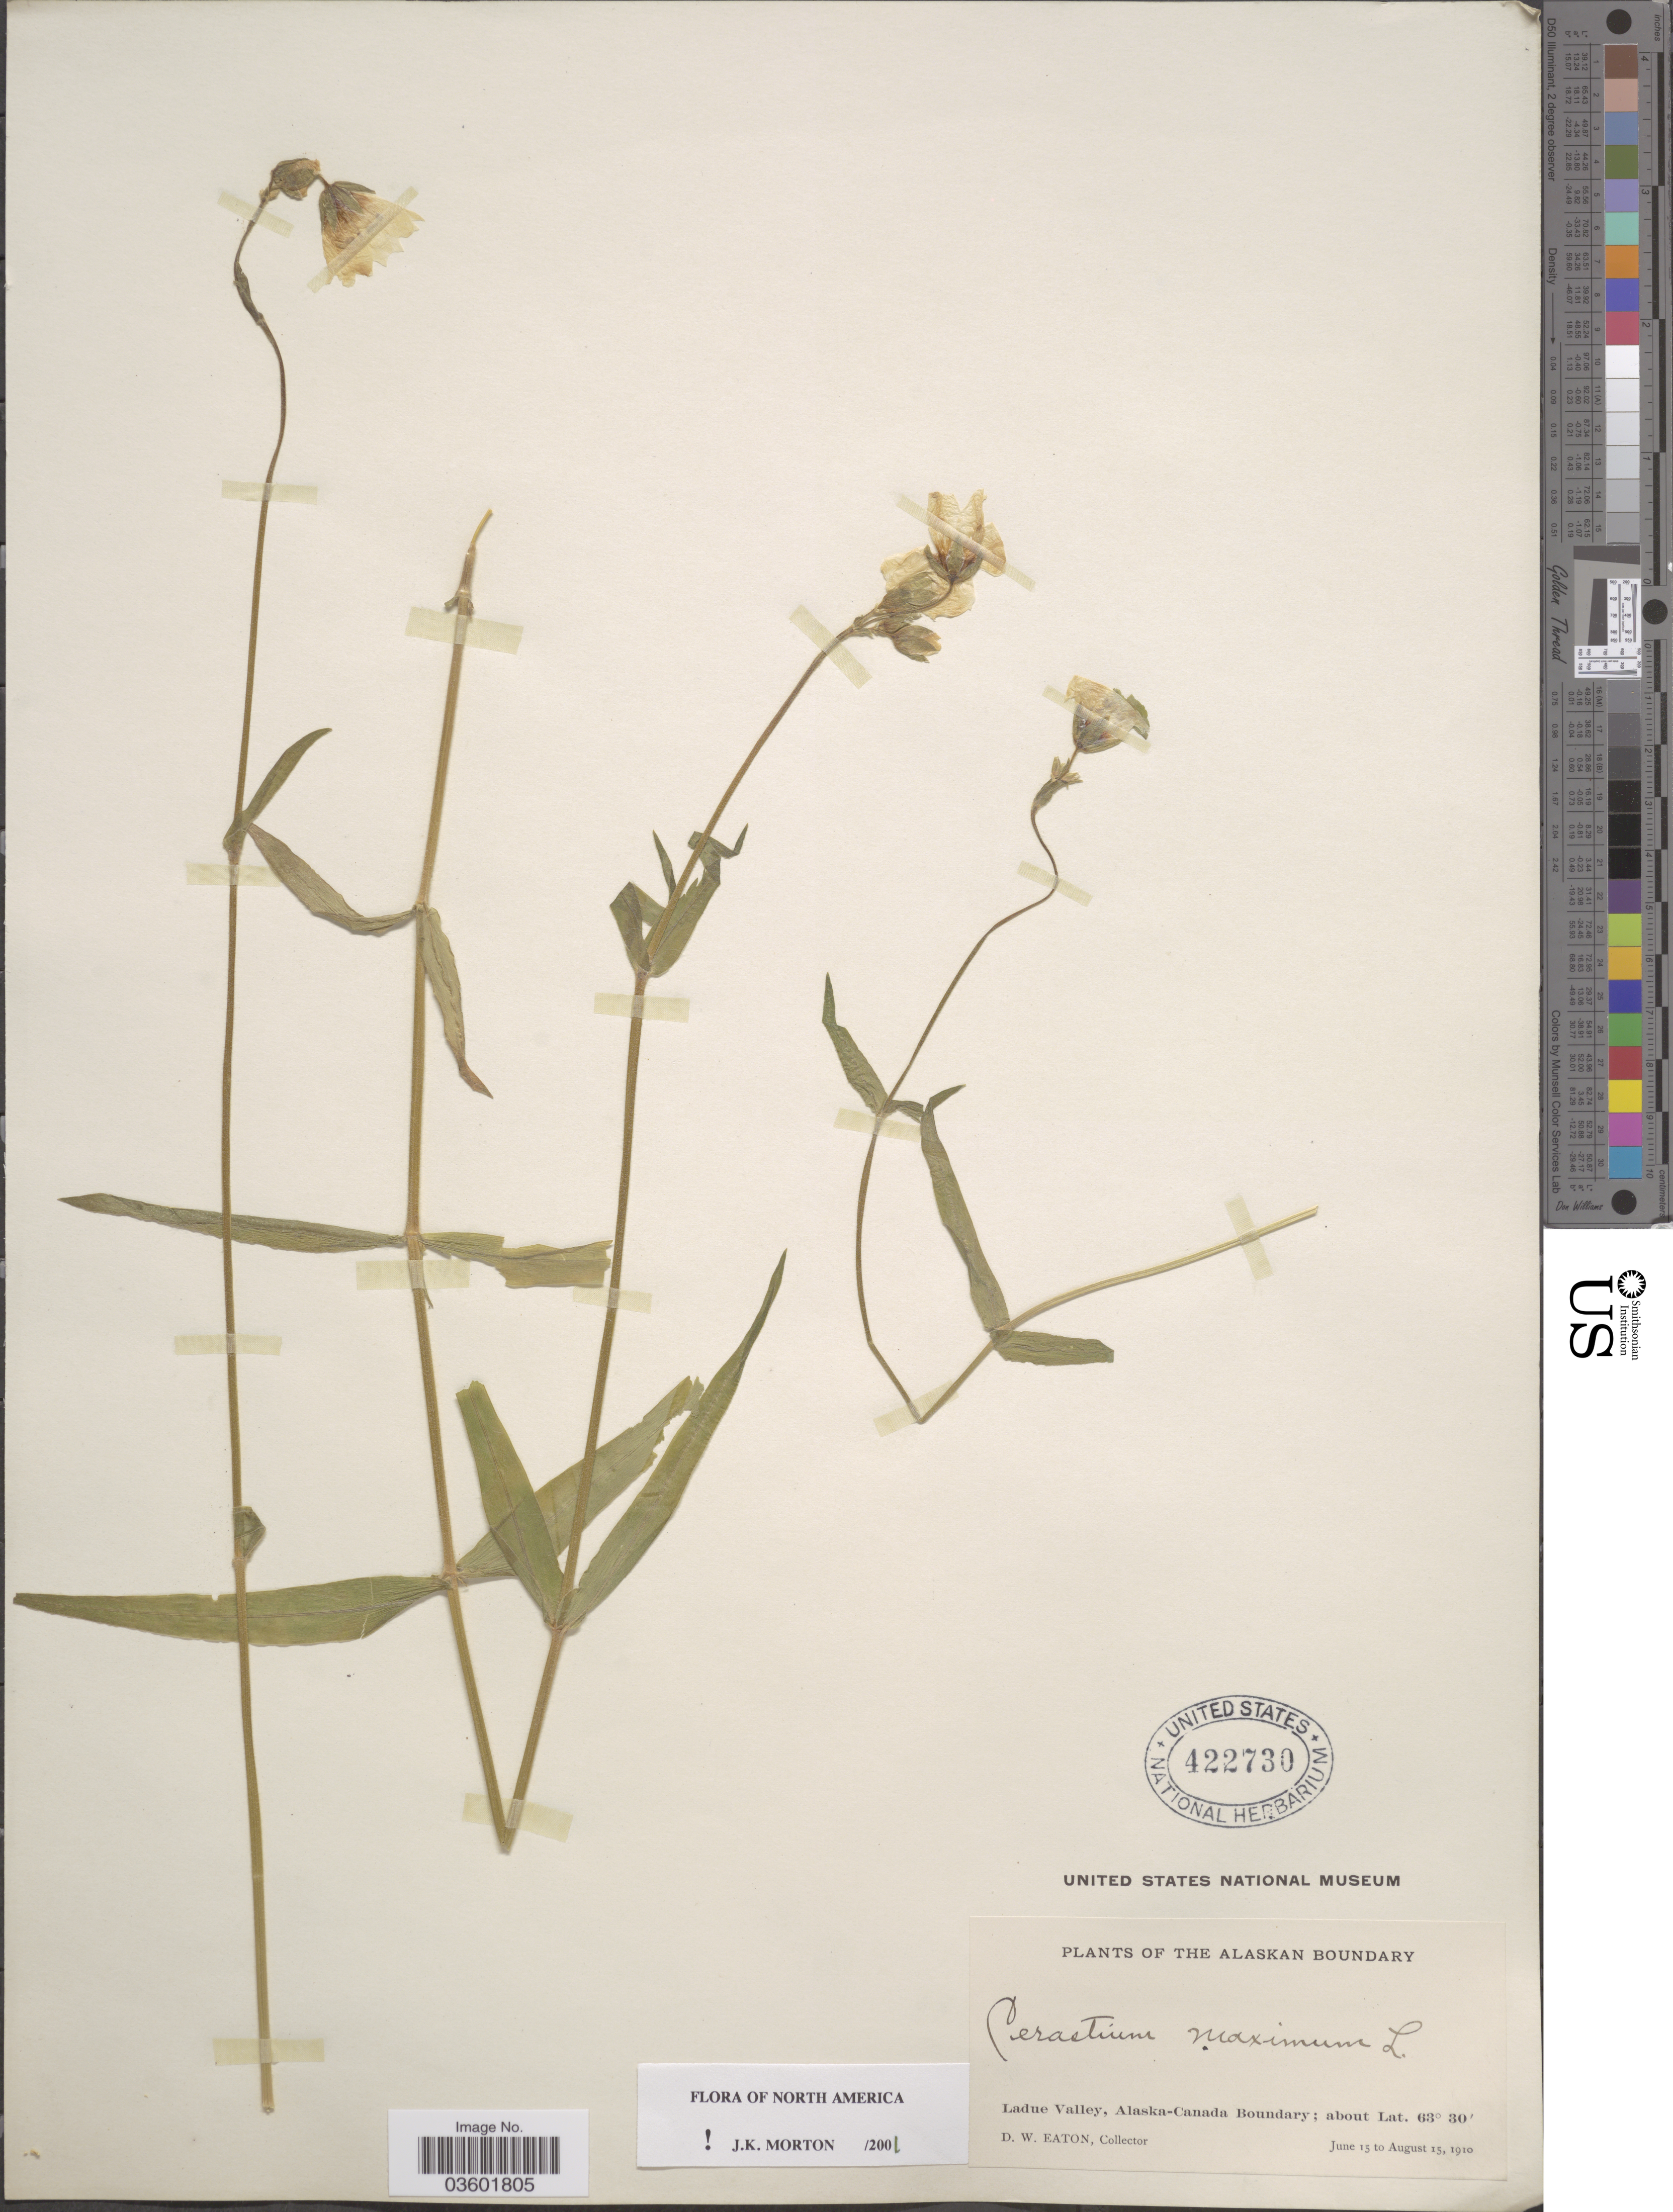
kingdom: Plantae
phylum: Tracheophyta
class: Magnoliopsida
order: Caryophyllales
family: Caryophyllaceae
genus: Cerastium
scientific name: Cerastium maximum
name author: L.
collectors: D. Eaton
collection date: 1910-06-15/1910-08-15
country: United States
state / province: Alaska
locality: Alaskan Boundary Ladue Valley, Alaska-Canada Boundary.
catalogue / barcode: US 422730